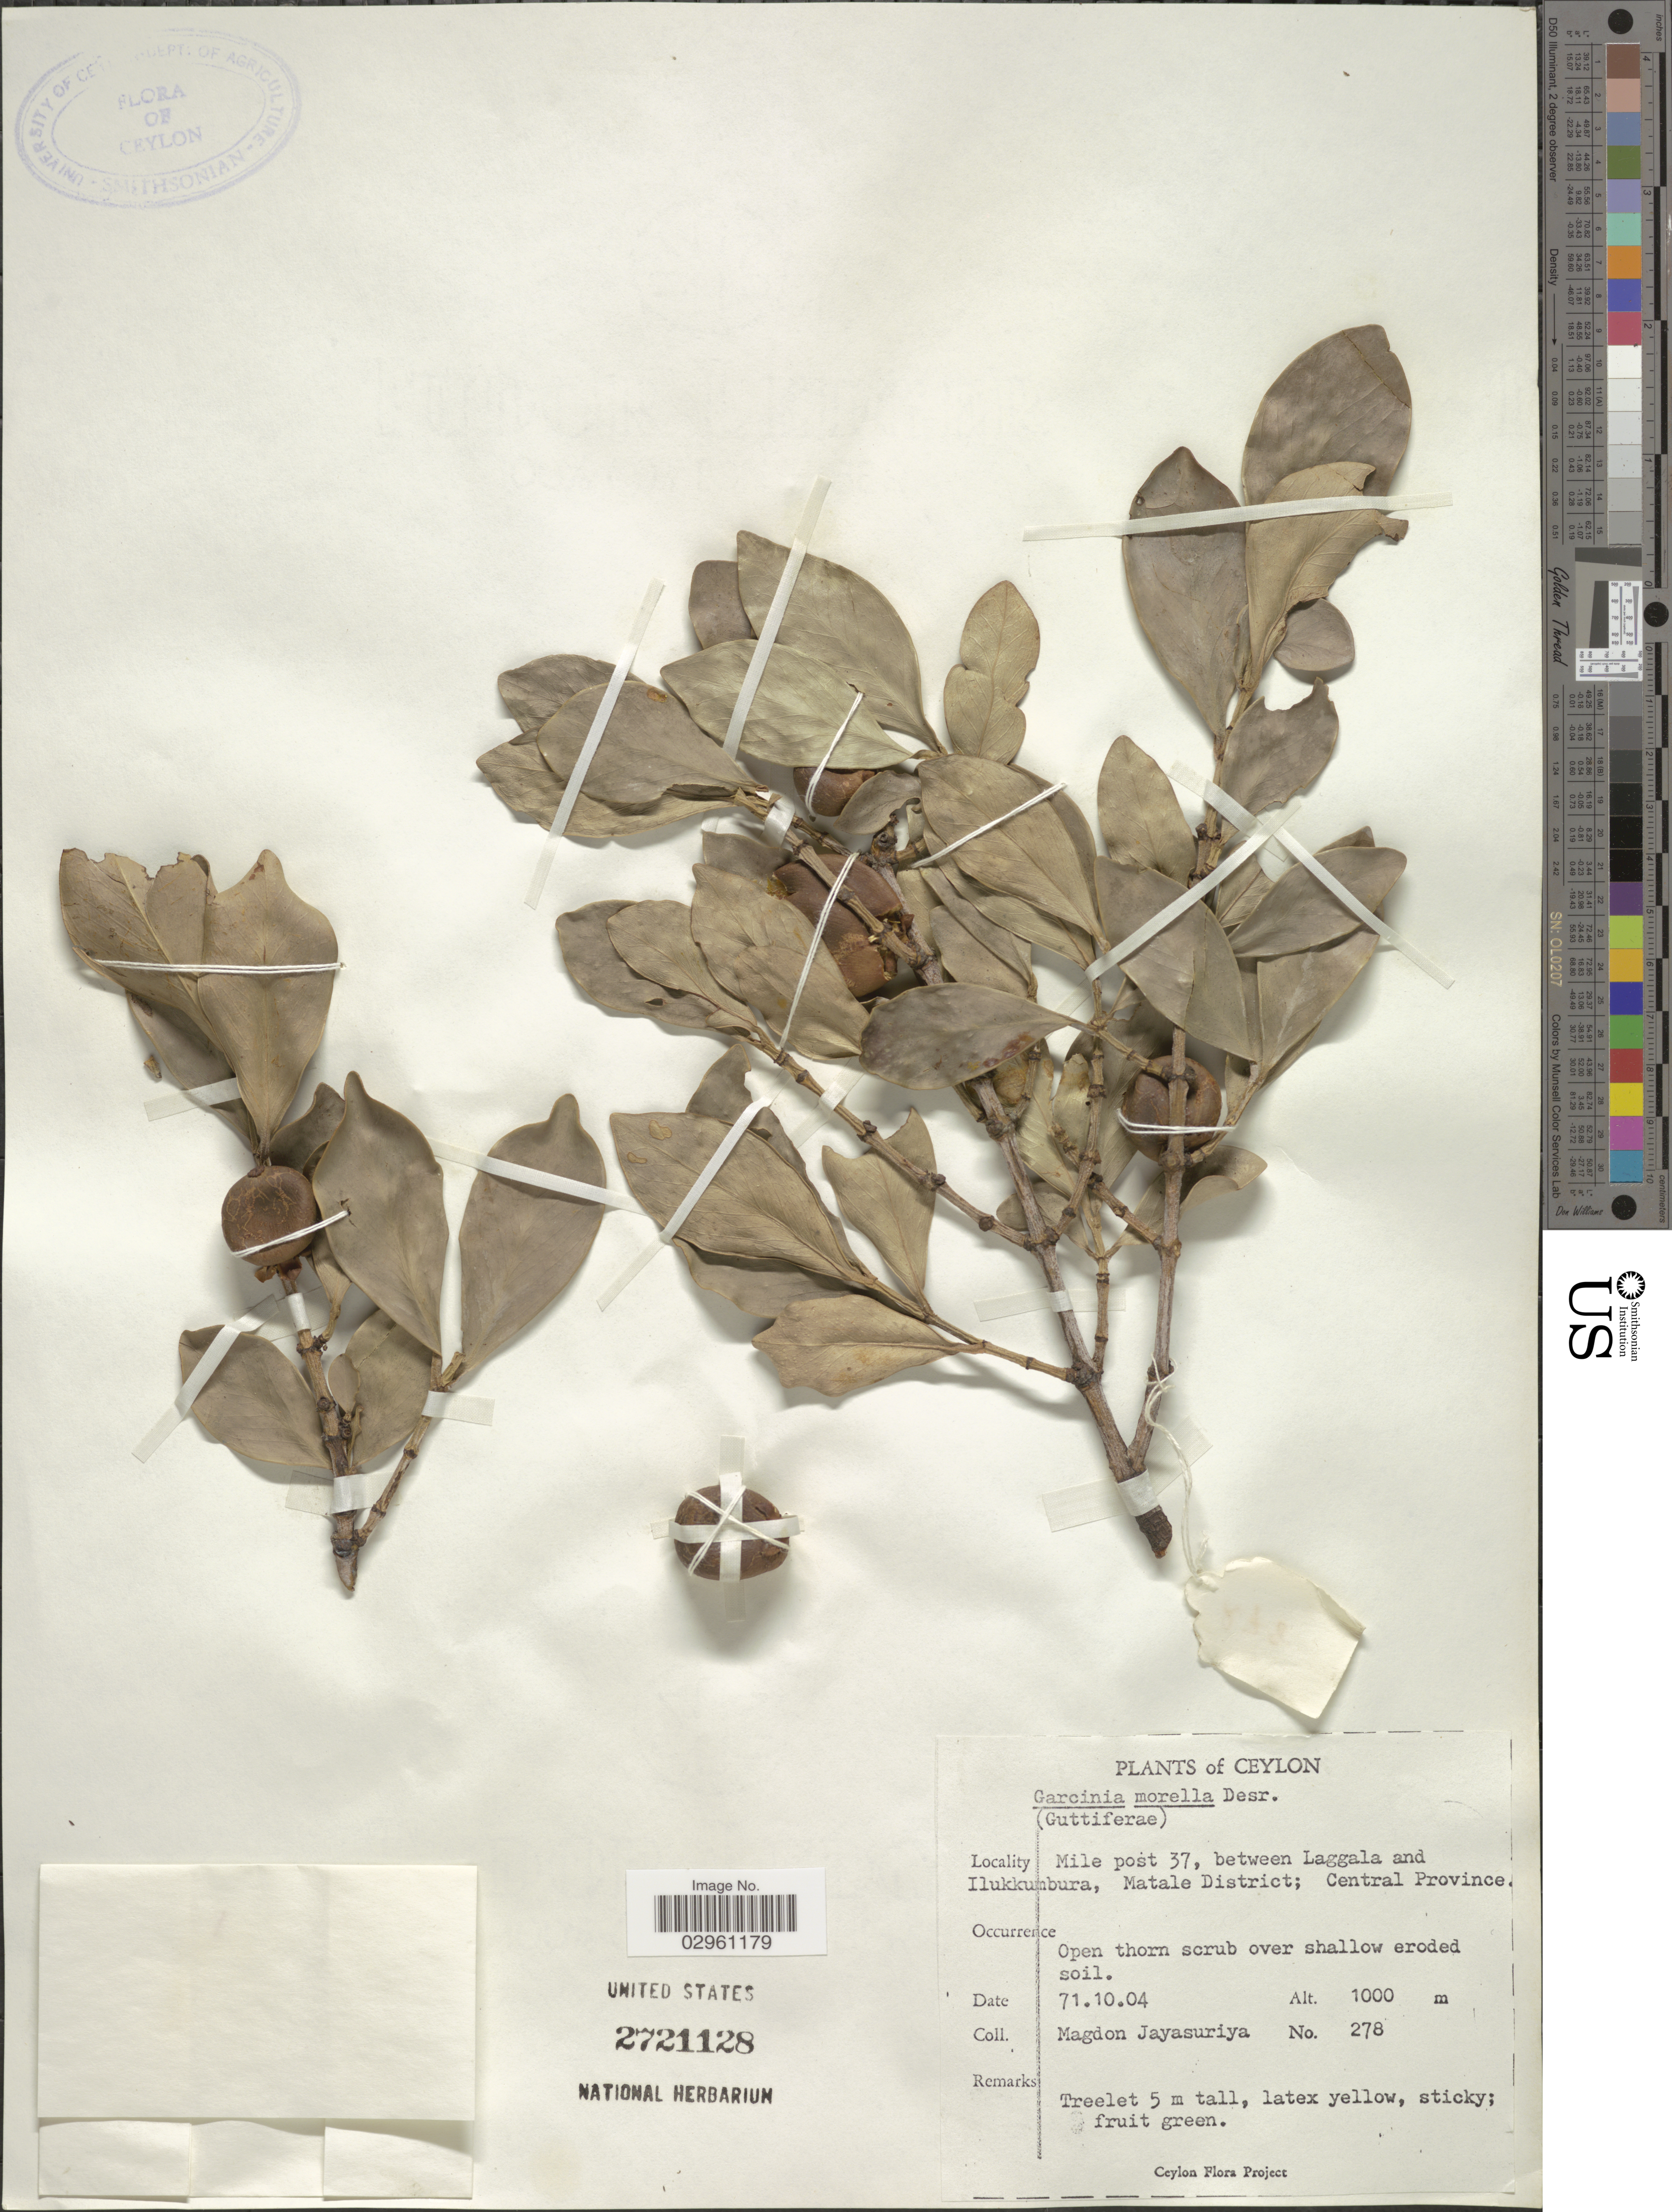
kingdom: Plantae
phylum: Tracheophyta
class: Magnoliopsida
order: Malpighiales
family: Clusiaceae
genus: Garcinia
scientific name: Garcinia morella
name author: (Gaertn.) Desr.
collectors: A. H. Jayasuriya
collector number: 278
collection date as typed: Transcribed d/m/y: 4/10/71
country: Sri Lanka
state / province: Central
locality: Ceylon. Mile post 37, between Laggala and Ilukkumbura, Matale District.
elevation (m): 1000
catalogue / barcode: US 2721128